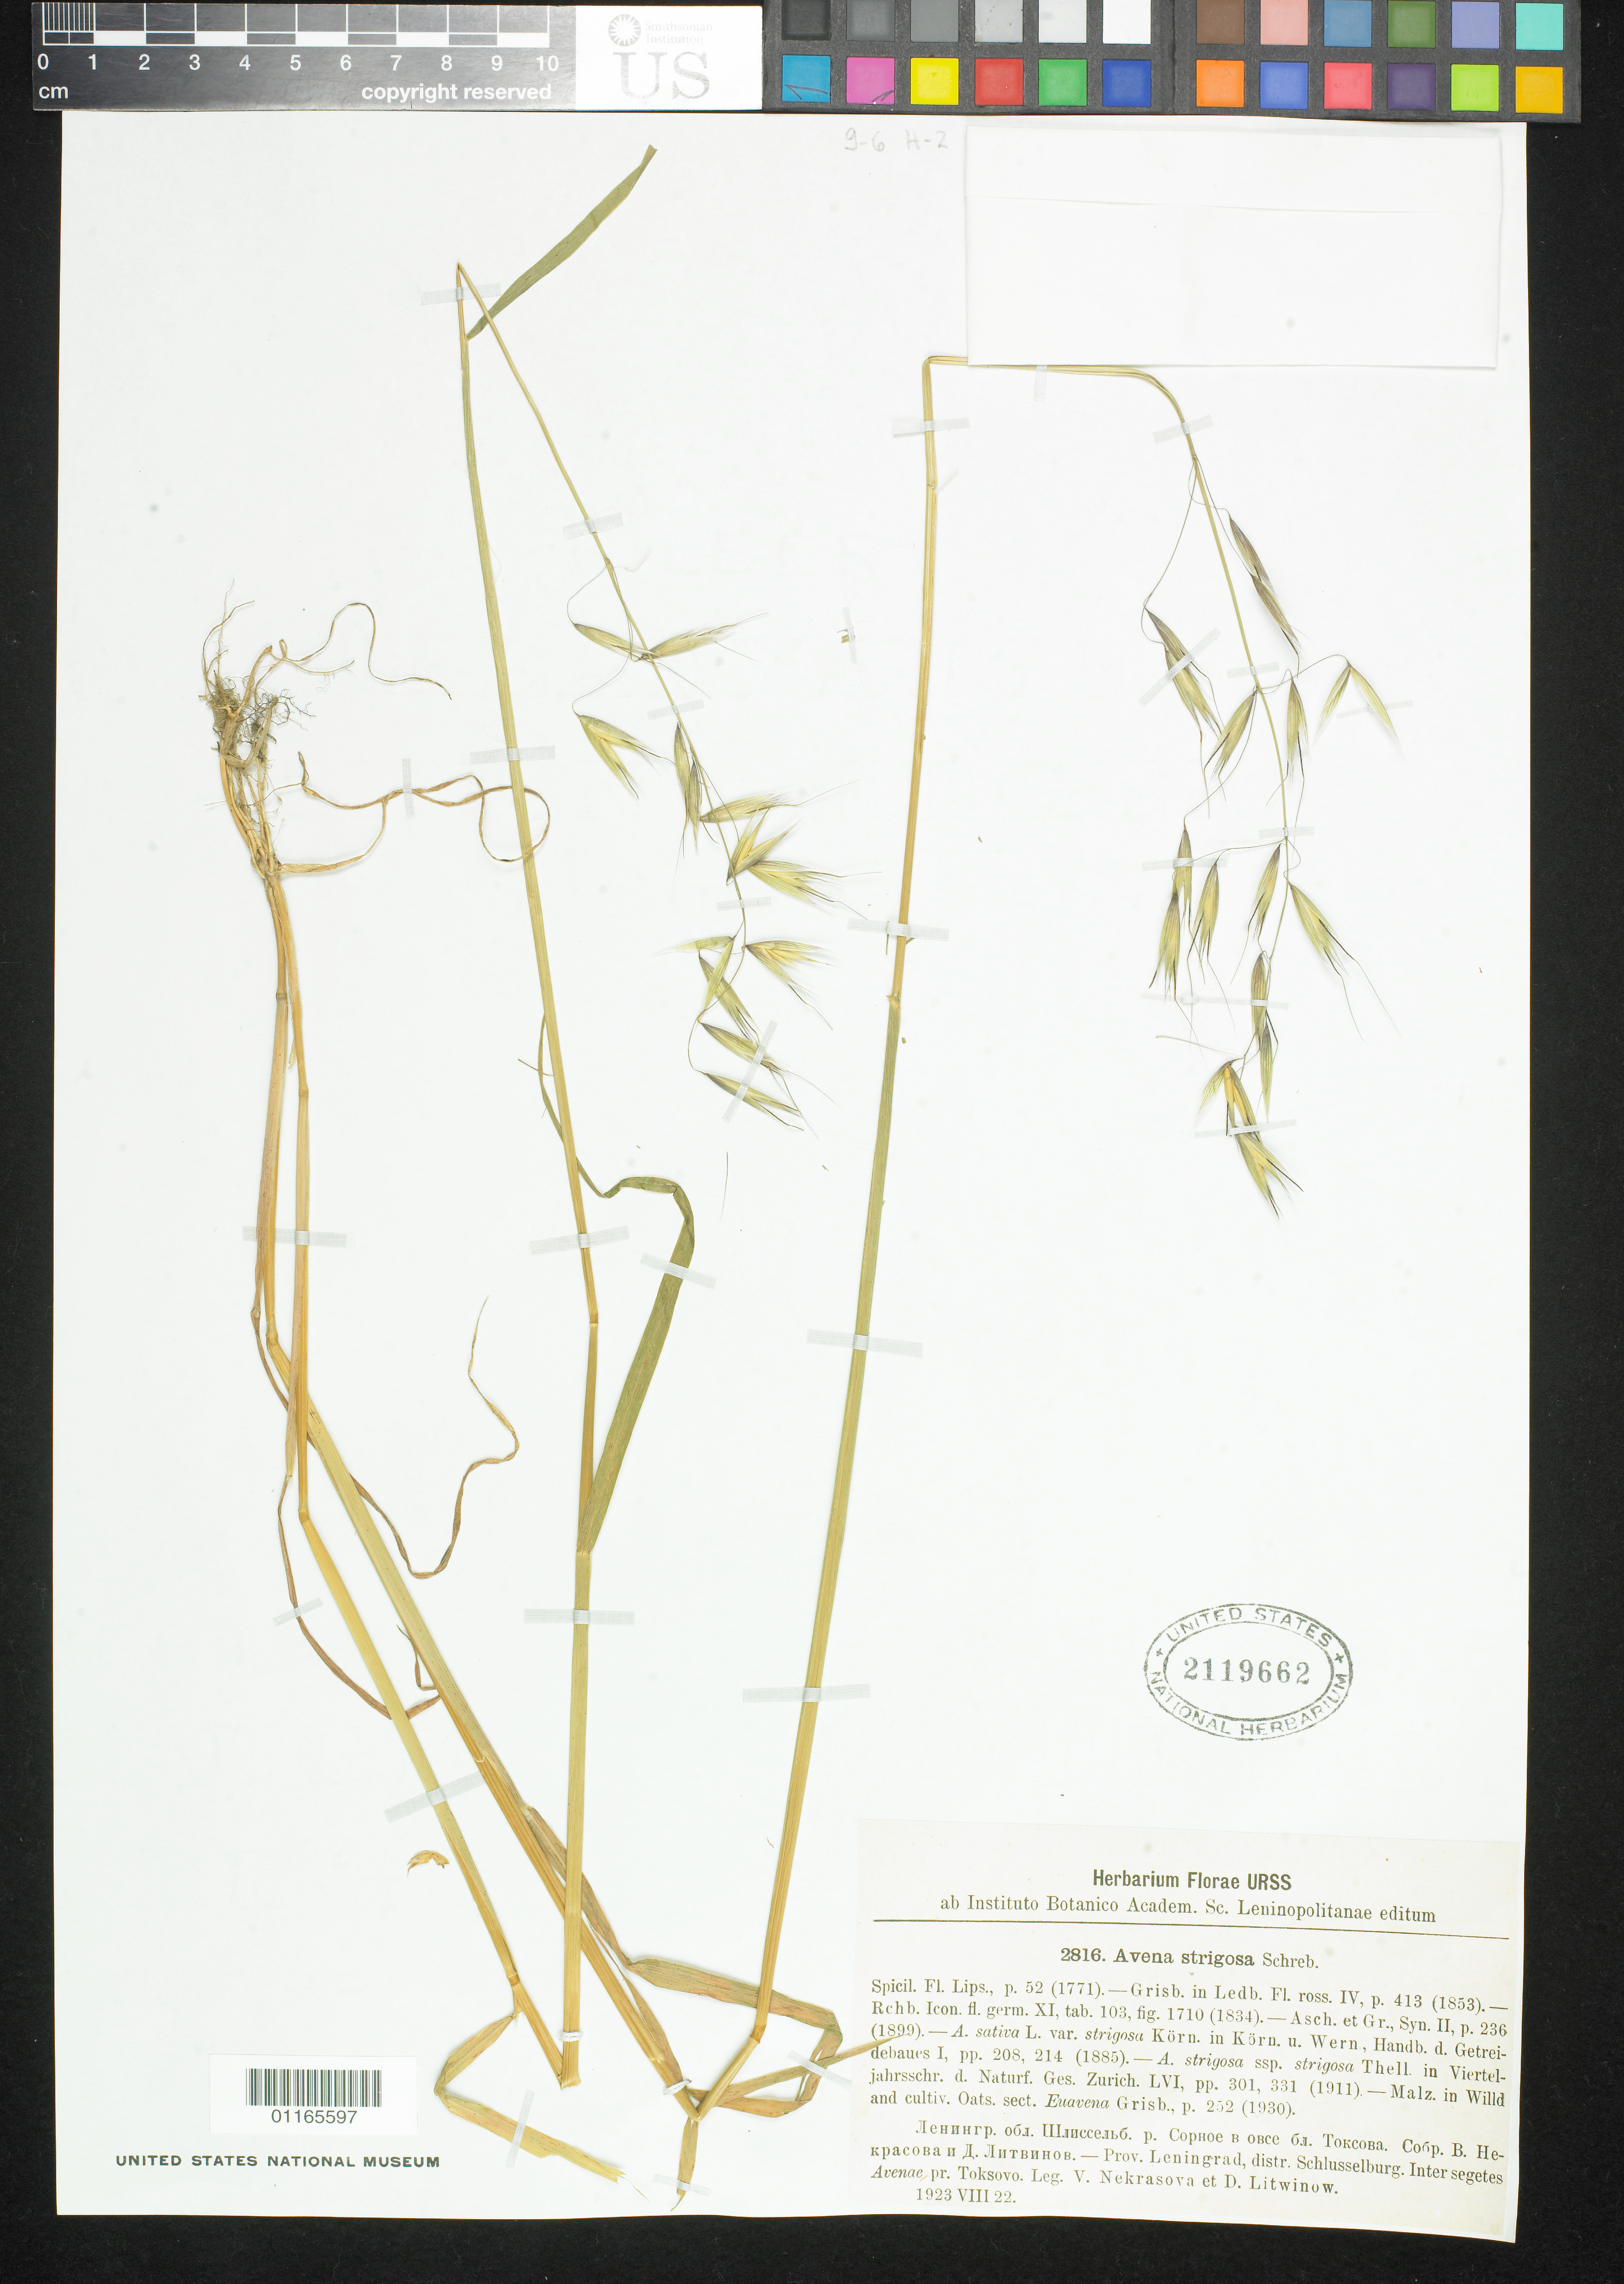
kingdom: Plantae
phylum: Tracheophyta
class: Liliopsida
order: Poales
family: Poaceae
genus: Avena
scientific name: Avena strigosa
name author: Schreb.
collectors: V. Nekrasova & D. Litwinow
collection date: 1923-08-22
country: Russian Federation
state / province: Leningrad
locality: distr. Schlusselburg. Inter segetes Avenae pr Toksovo.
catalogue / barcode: US 2119662